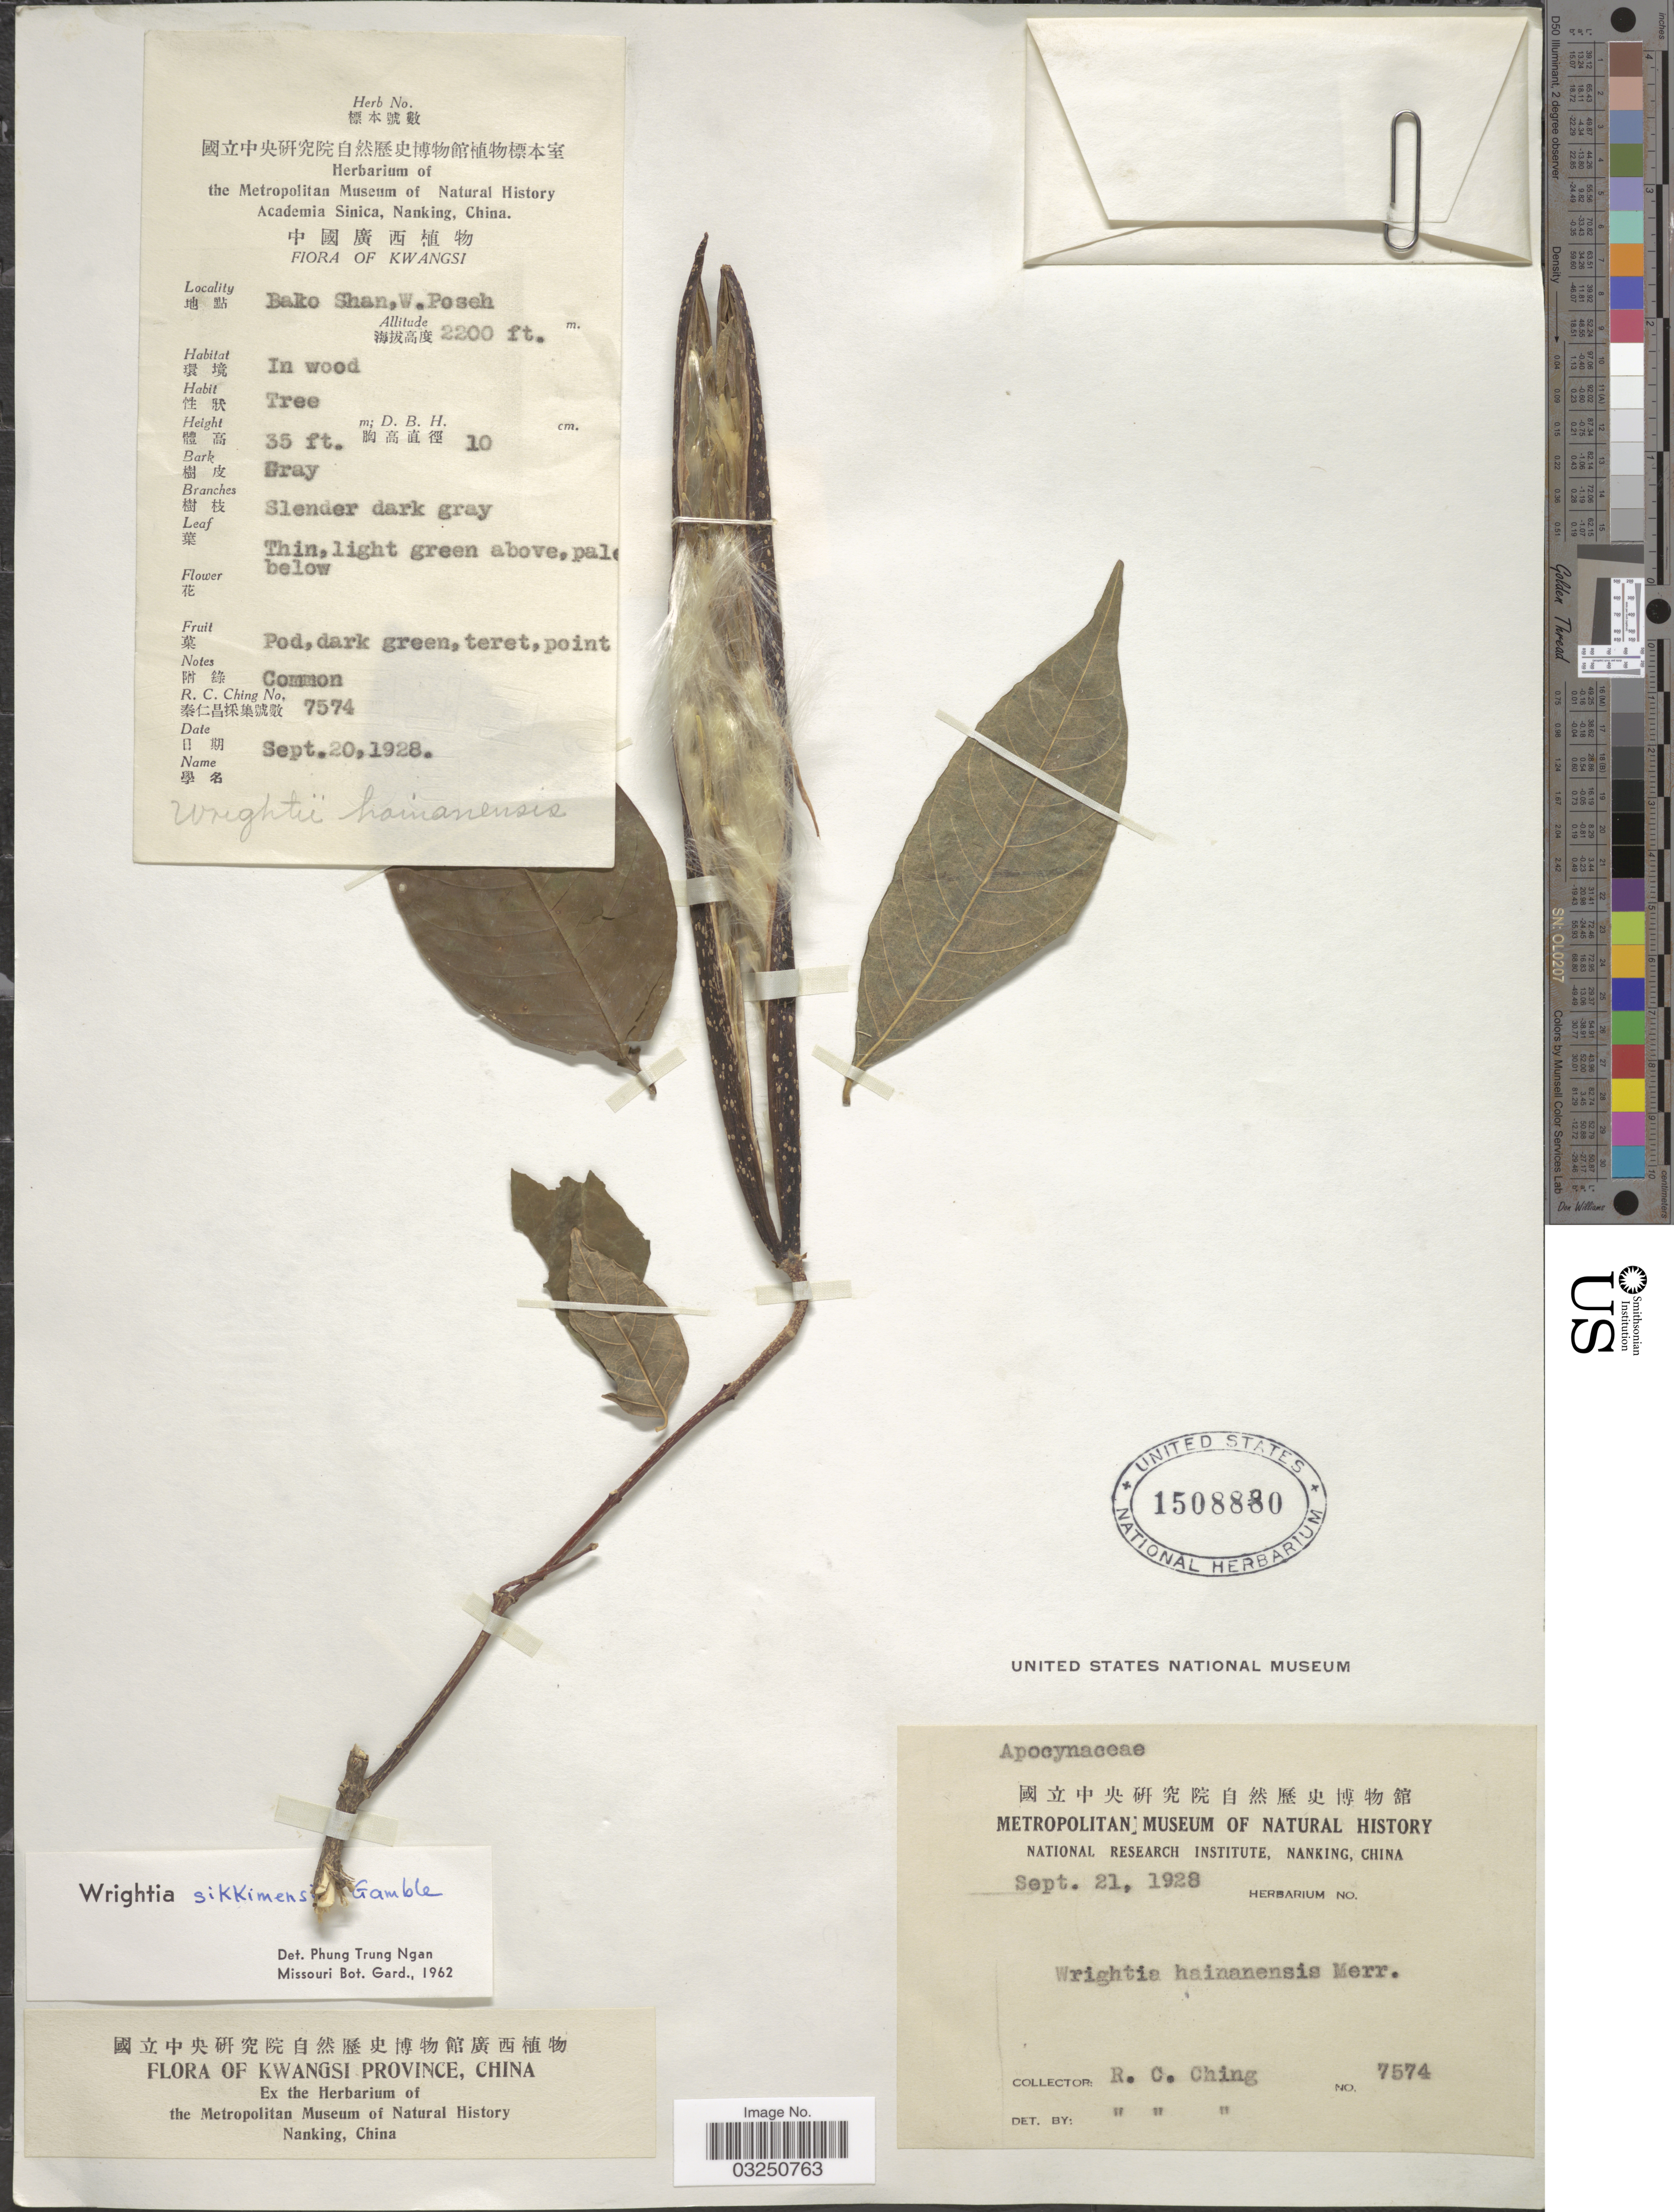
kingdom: Plantae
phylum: Tracheophyta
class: Magnoliopsida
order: Gentianales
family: Apocynaceae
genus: Wrightia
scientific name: Wrightia sikkimensis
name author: Gamble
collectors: R. C. Ching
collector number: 7574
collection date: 1928-09-20/1928-09-21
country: China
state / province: Guangxi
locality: Kwangsi Province. Bako Shan, W. Poseh.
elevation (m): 671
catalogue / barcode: US 1508880